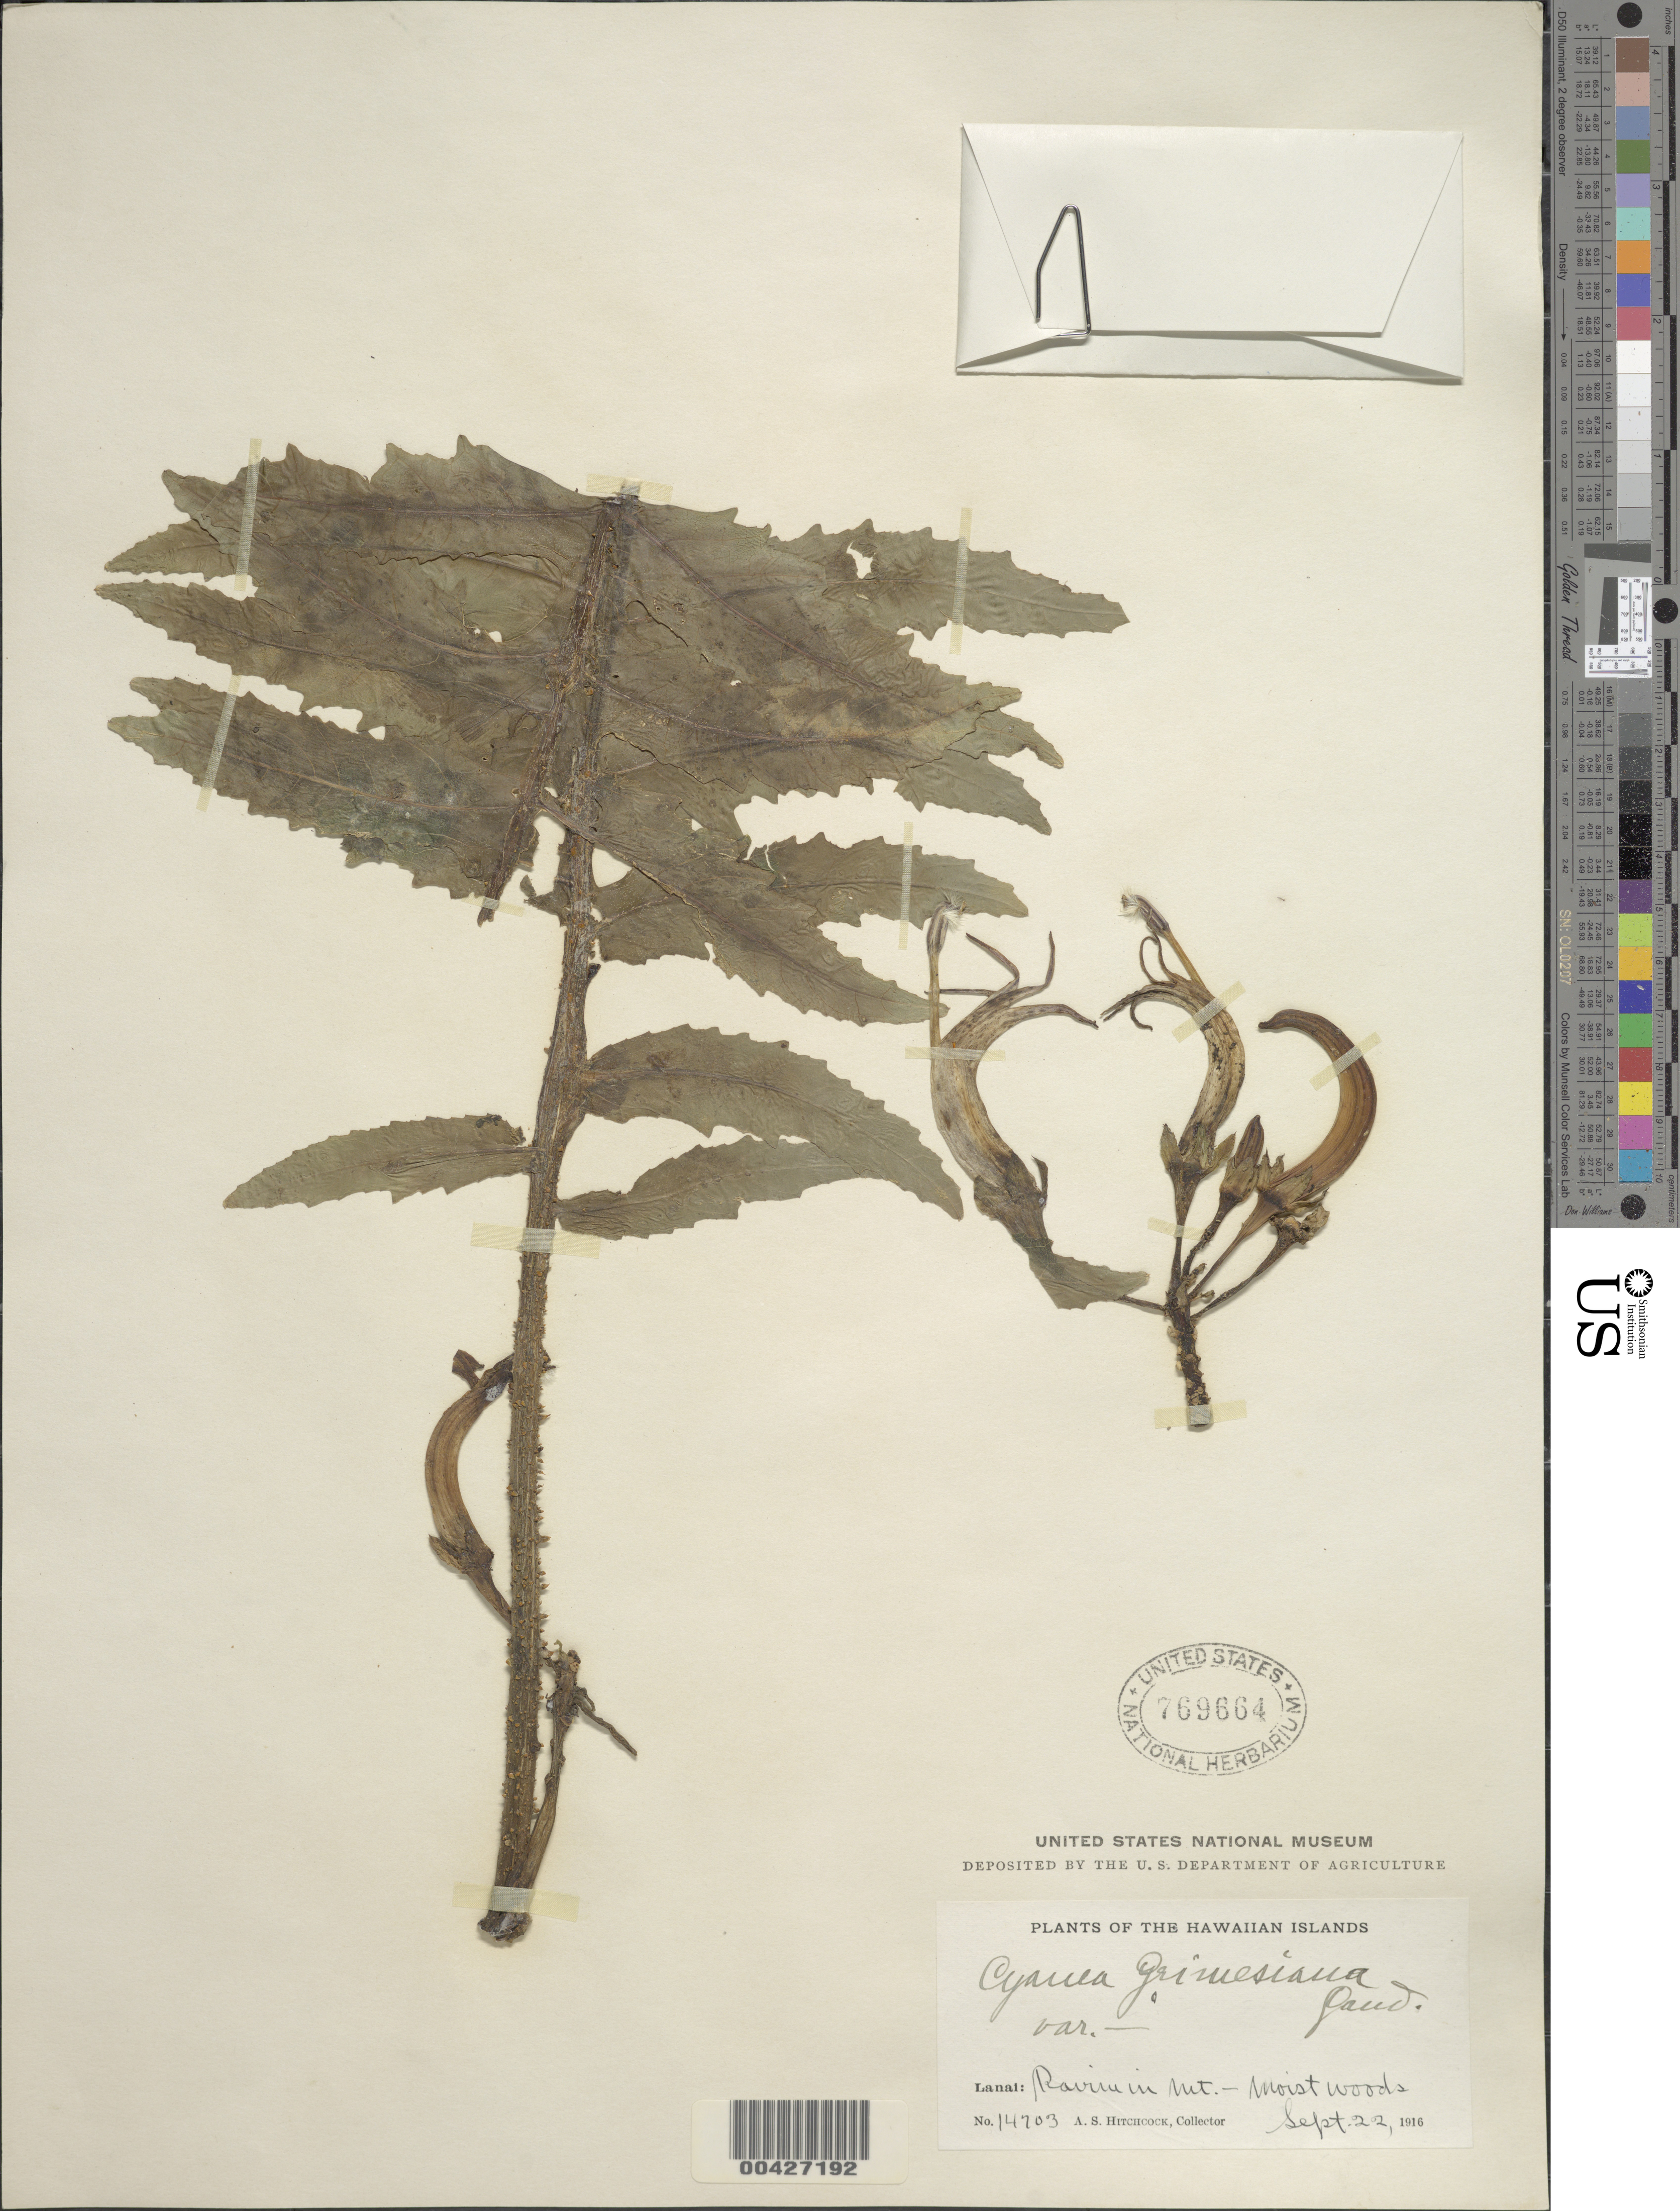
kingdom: Plantae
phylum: Tracheophyta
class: Magnoliopsida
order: Asterales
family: Campanulaceae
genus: Cyanea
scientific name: Cyanea grimesiana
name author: Gaudich.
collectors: A. S. Hitchcock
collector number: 14703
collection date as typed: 22 Sep 1916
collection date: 1916-09-22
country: United States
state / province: Hawaii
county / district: Maui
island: Lana'i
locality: Ravine in mountain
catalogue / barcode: US 769664